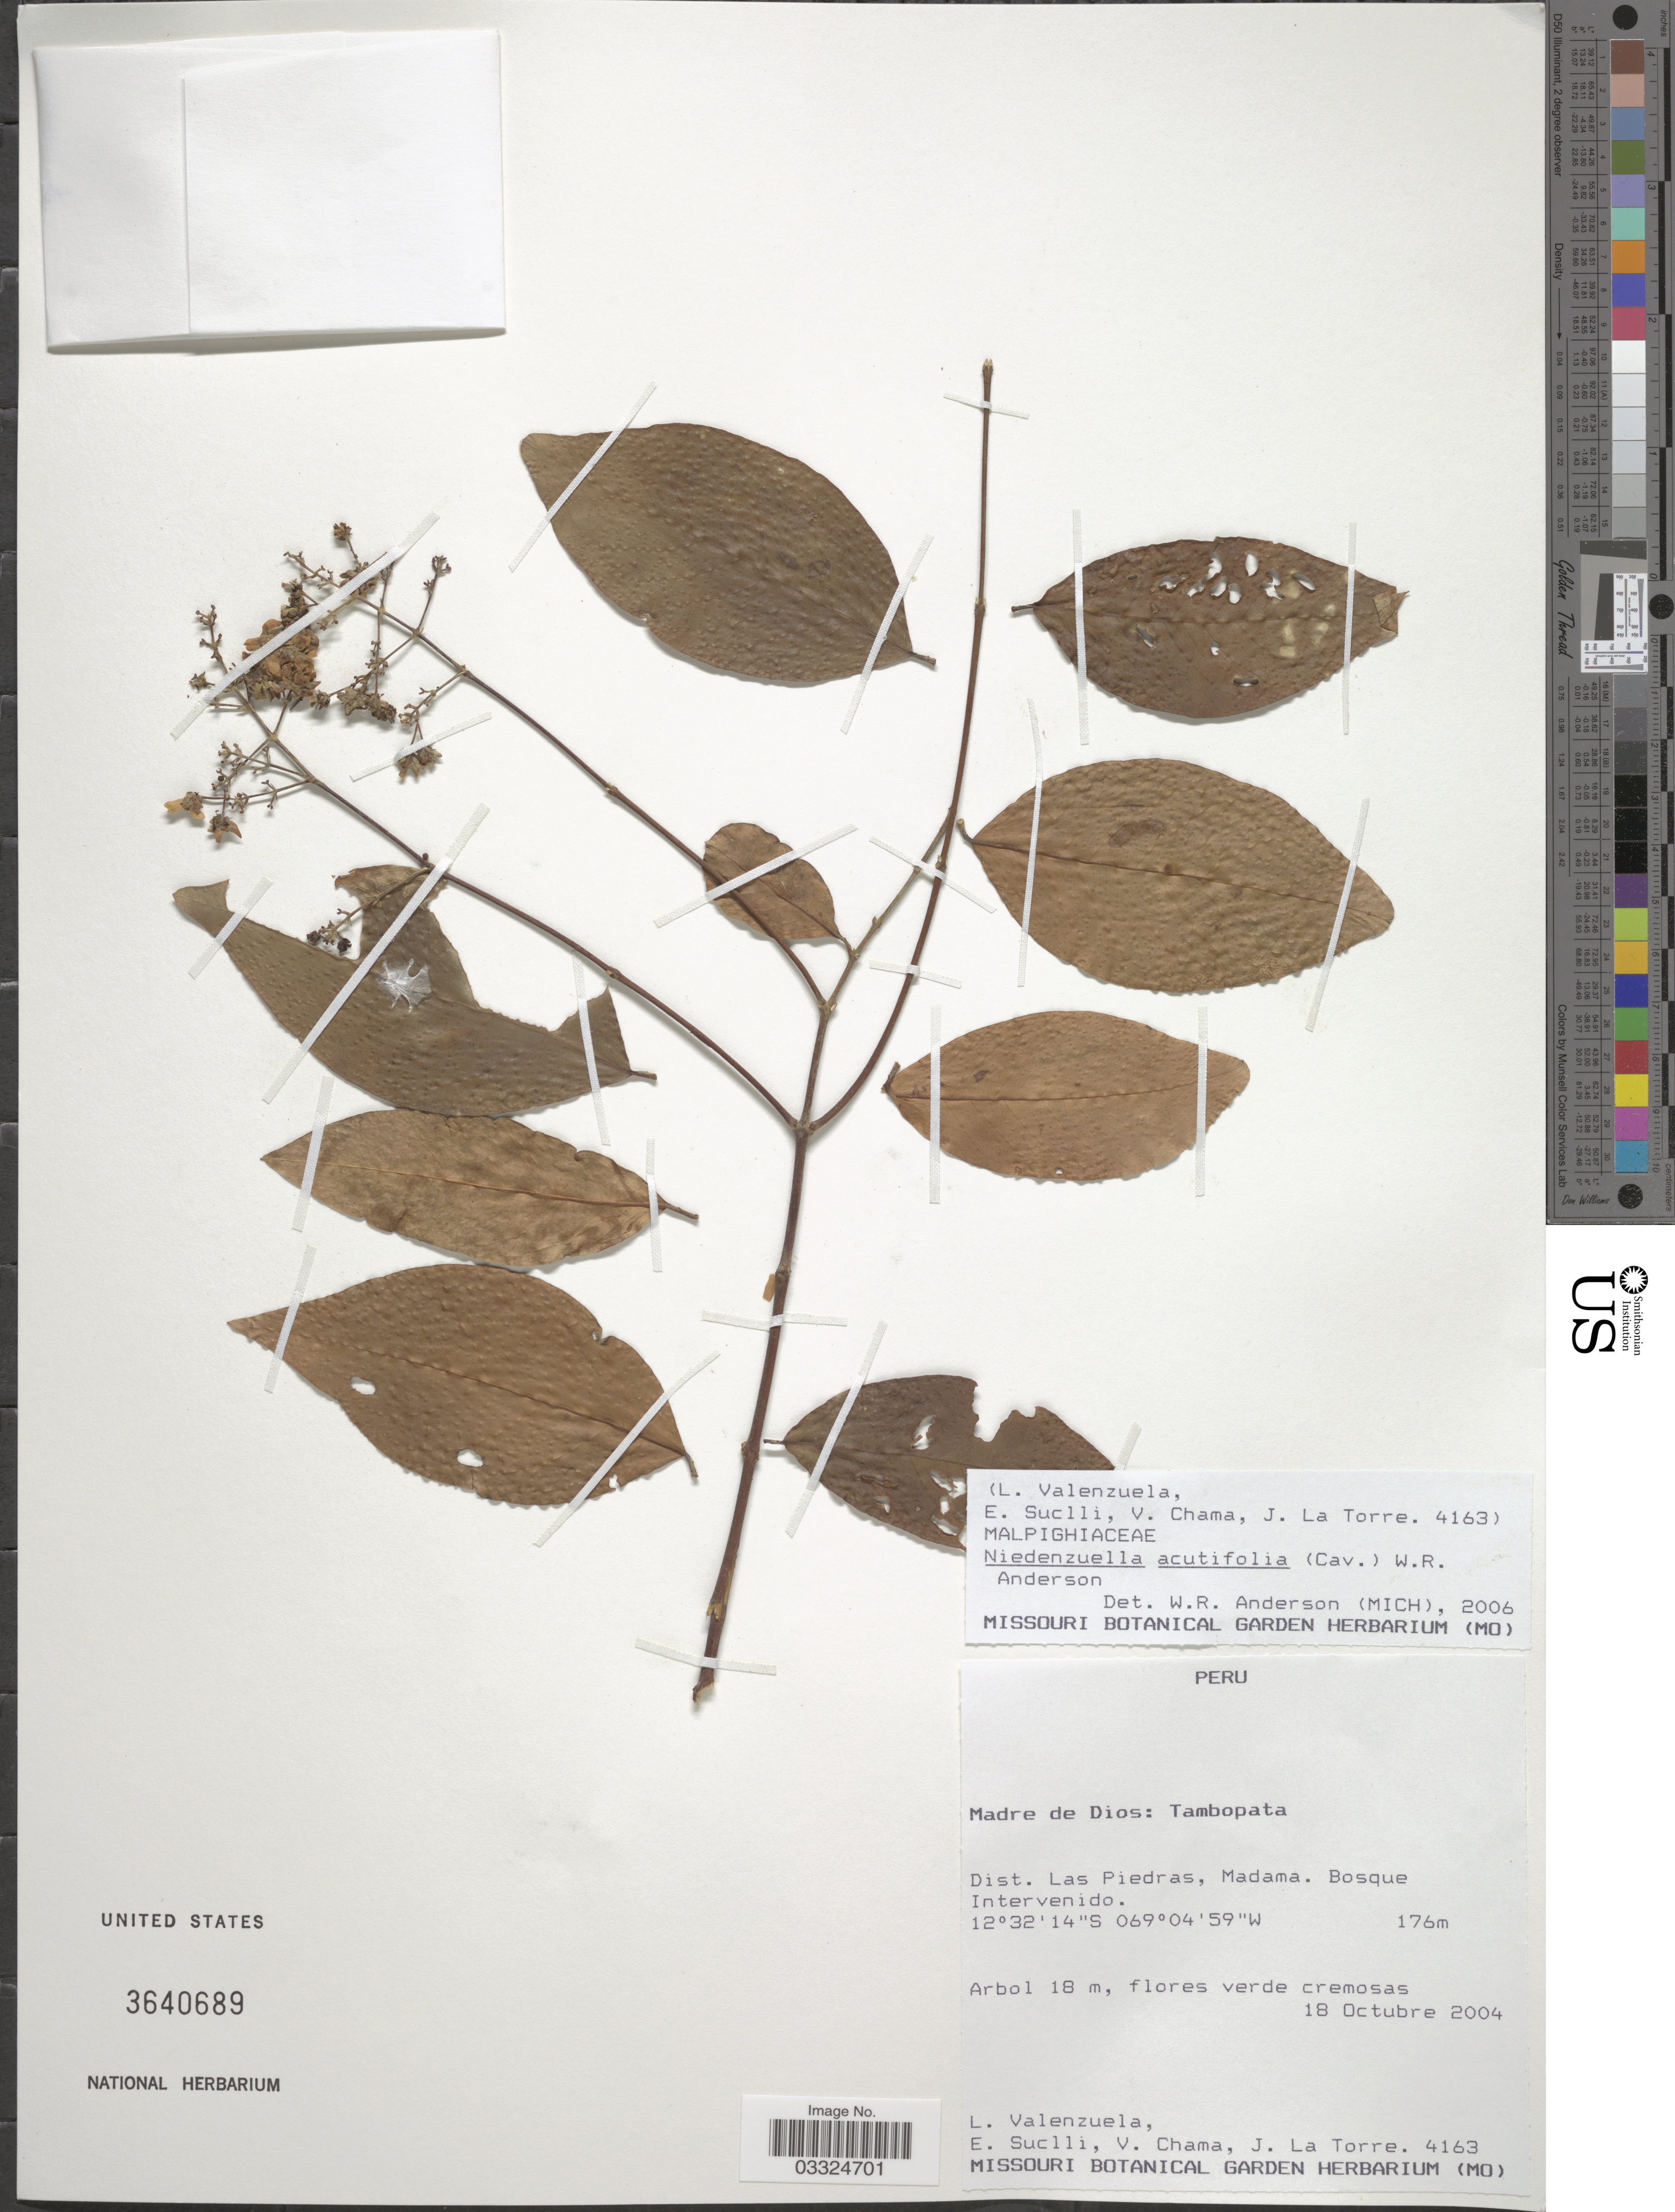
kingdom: Plantae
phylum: Tracheophyta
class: Magnoliopsida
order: Malpighiales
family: Malpighiaceae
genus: Niedenzuella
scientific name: Niedenzuella acutifolia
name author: (Cav.) W.R. Anderson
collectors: L. Valenzuela, E. Suclli, V. Chama & J. La Torre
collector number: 4163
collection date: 2004-10-18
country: Peru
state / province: Madre de Dios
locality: Tambopata. Dist. Las Piedras, Madama, Bosque Intervenido.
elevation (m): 176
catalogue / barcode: US 3640689